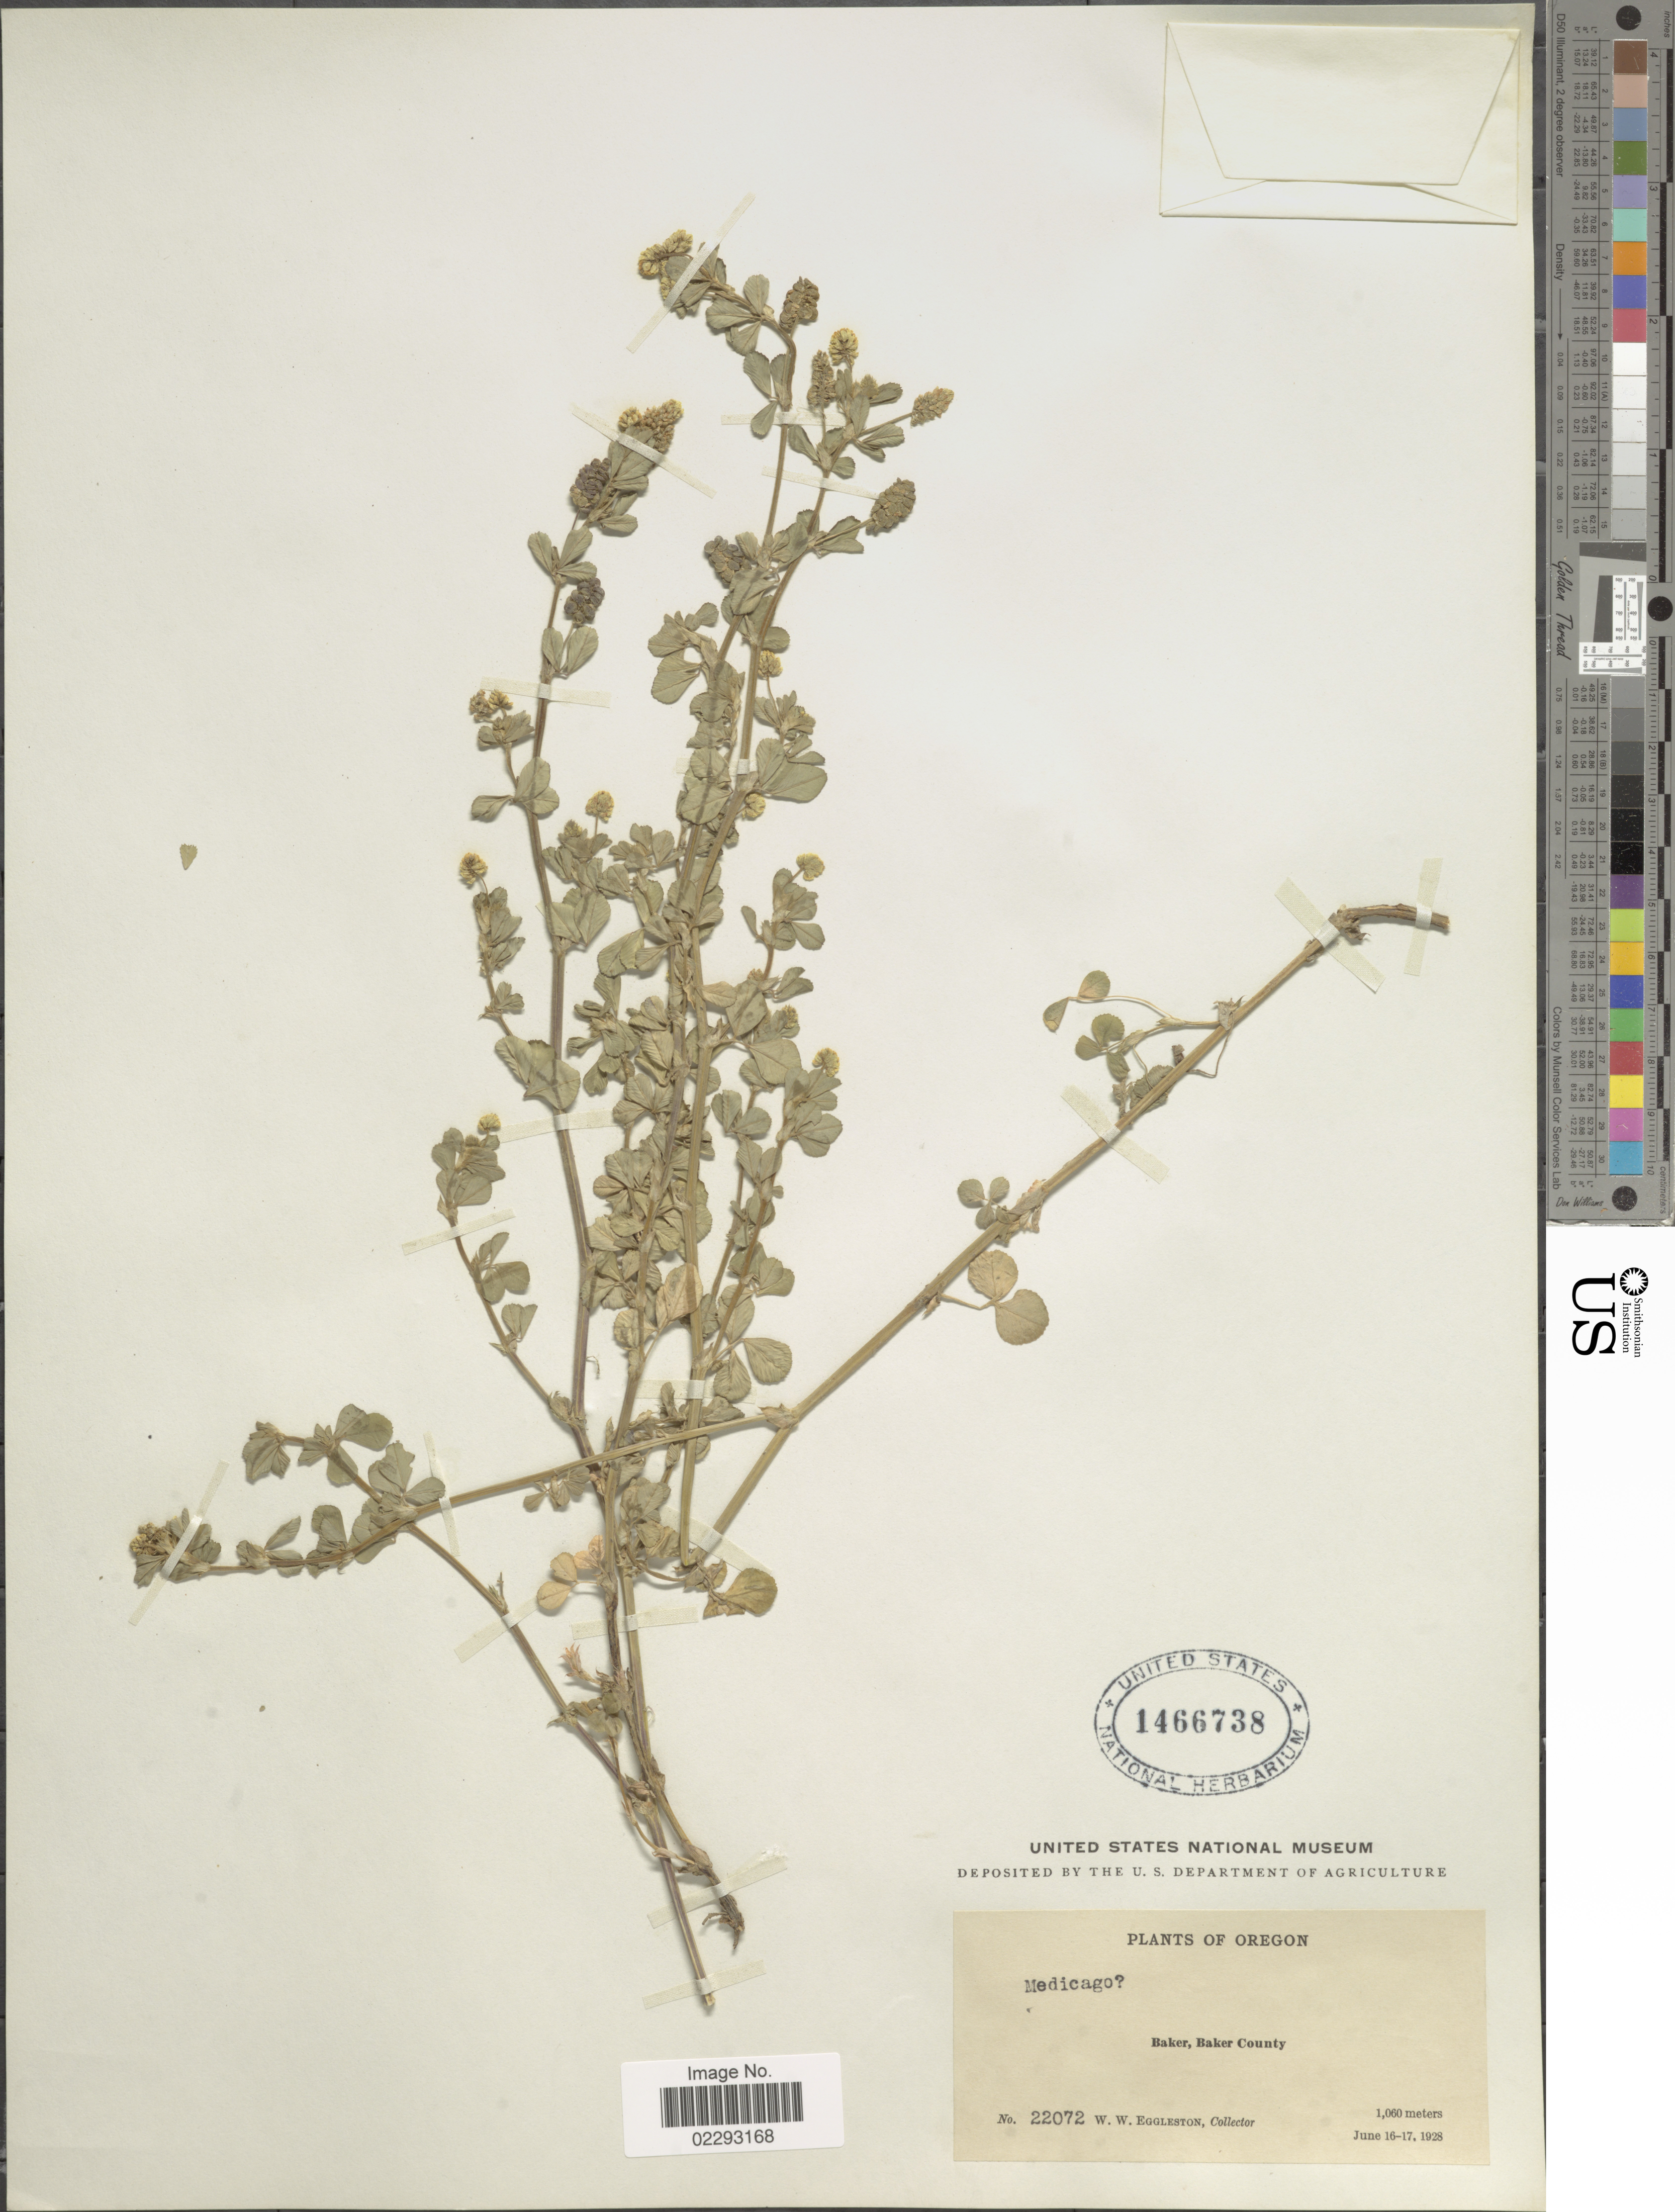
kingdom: Plantae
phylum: Tracheophyta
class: Magnoliopsida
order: Fabales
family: Fabaceae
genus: Medicago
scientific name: Medicago sp.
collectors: W. W. Eggleston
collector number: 22072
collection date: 1928-06-16/1928-06-17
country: United States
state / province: Oregon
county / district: Baker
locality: Oregon, Baker, Baker County.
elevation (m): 1060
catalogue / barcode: US 1466738